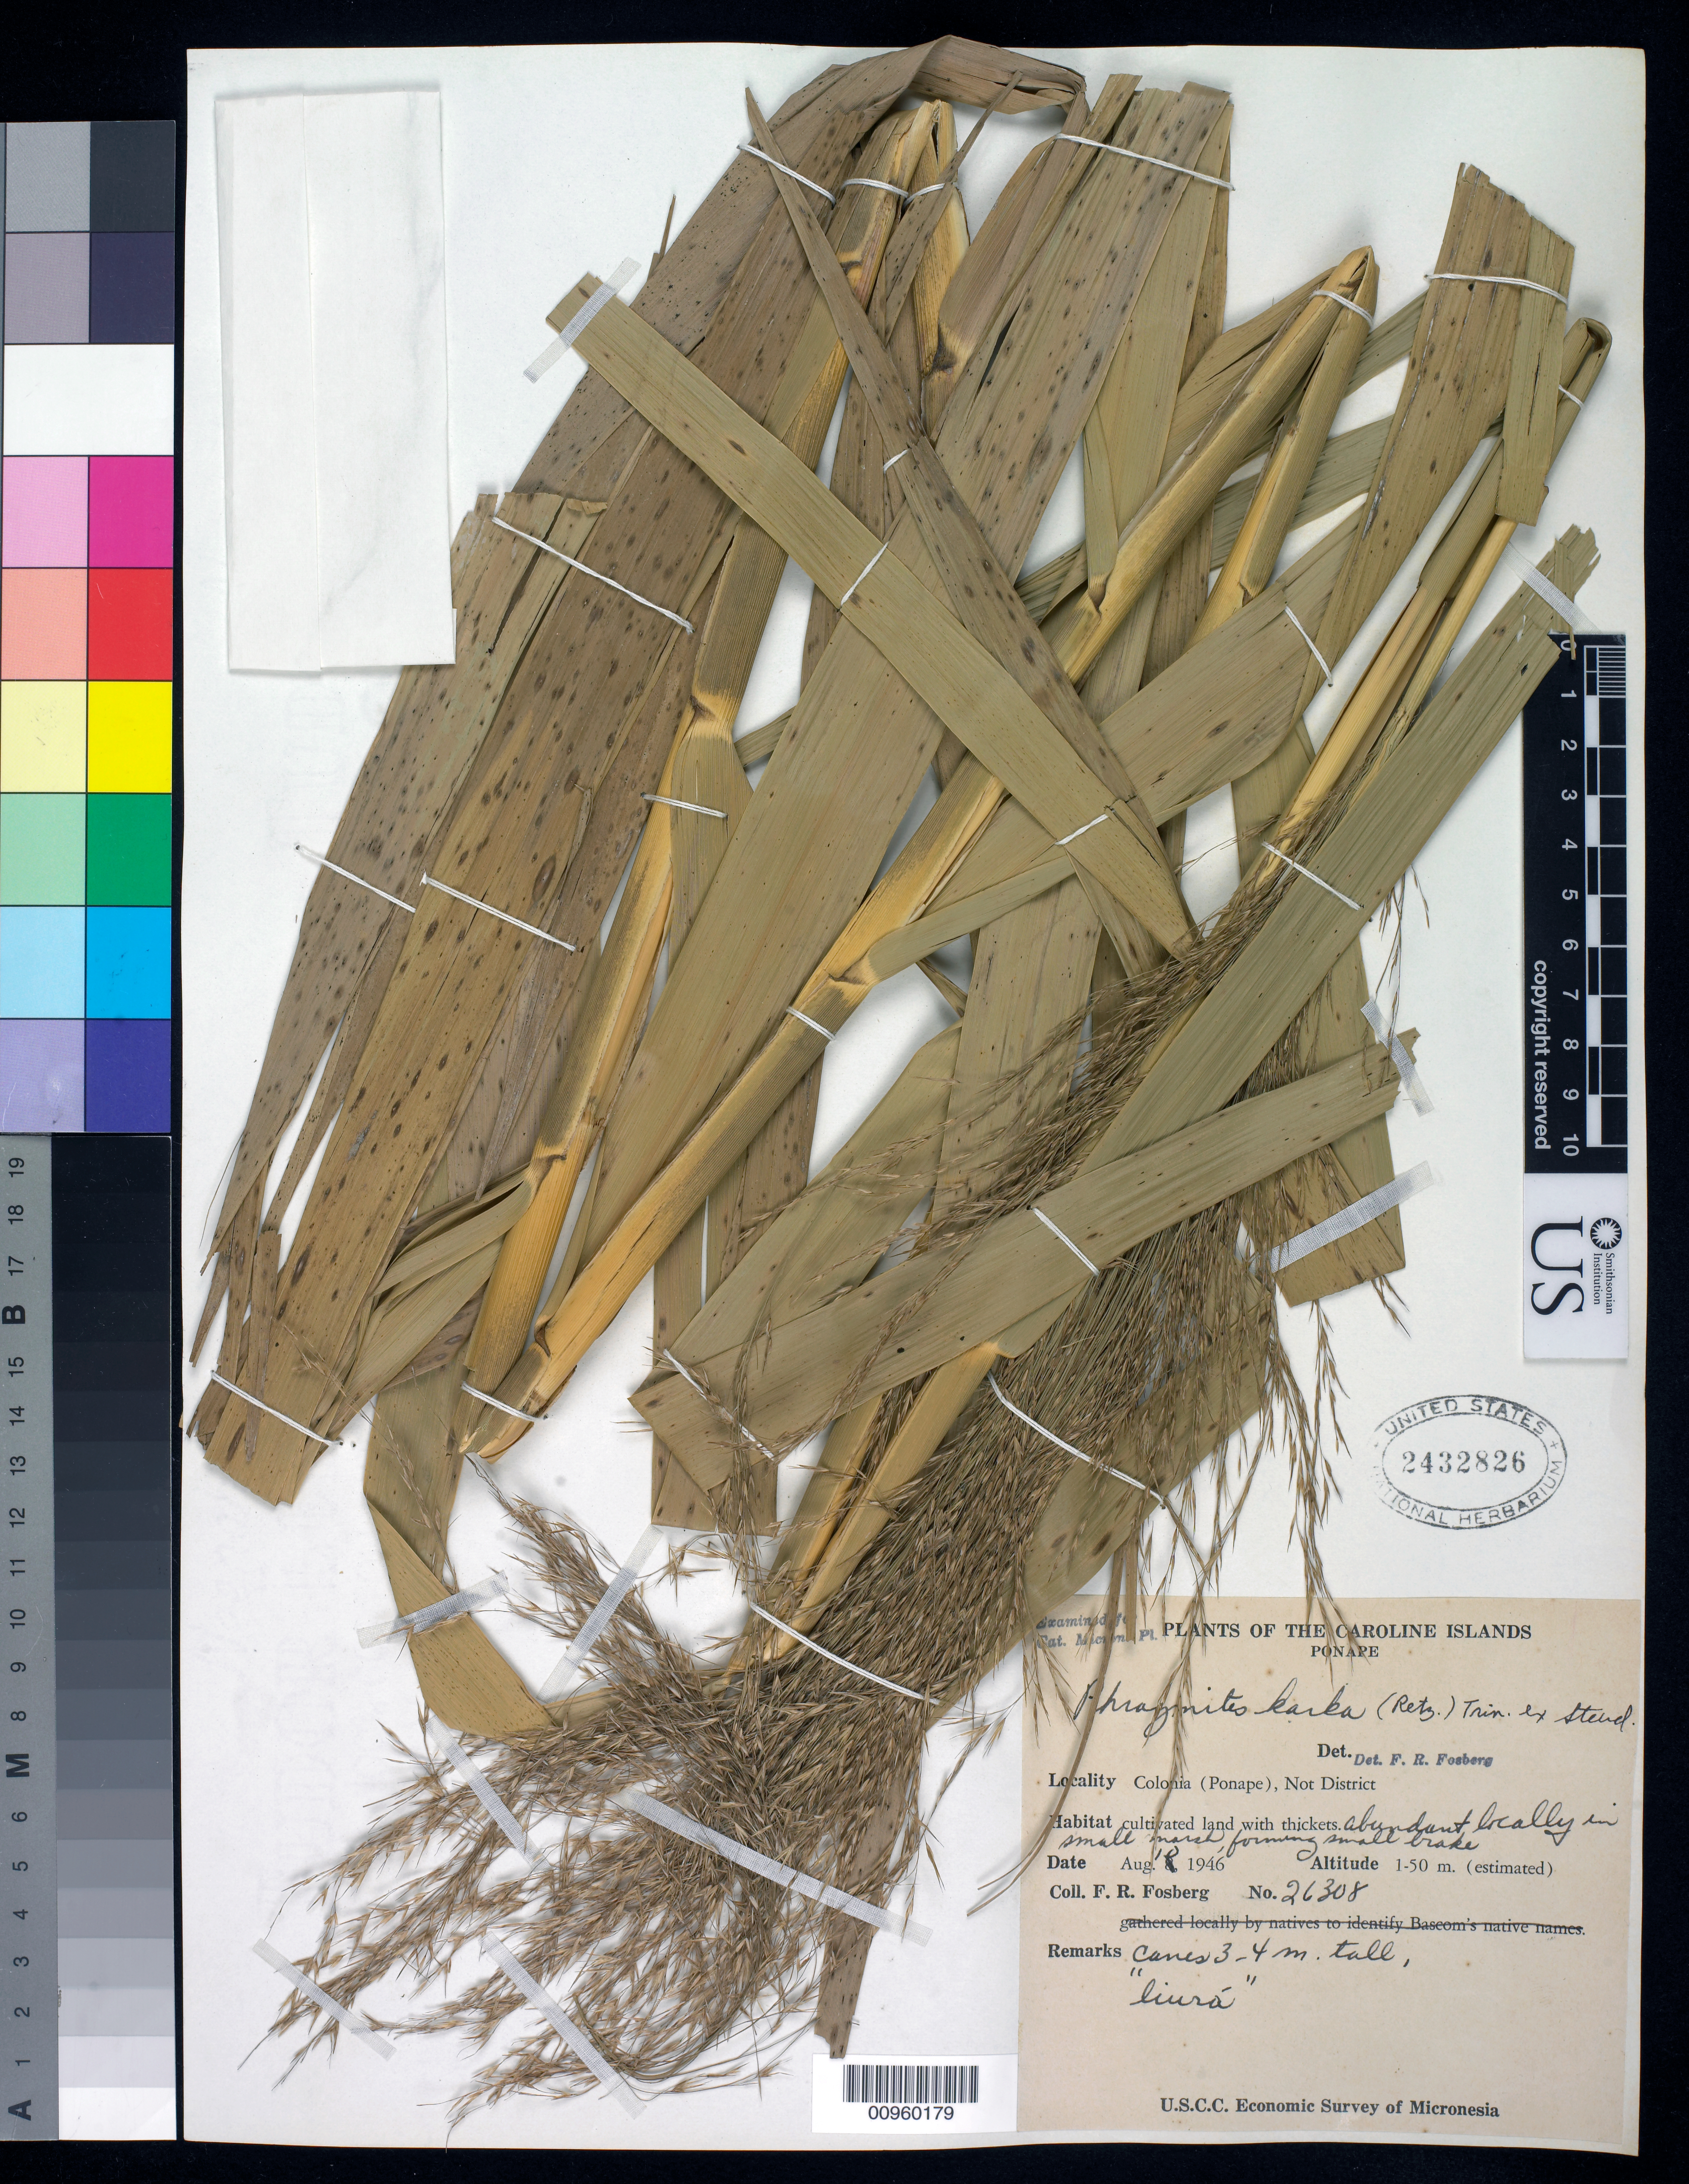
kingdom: Plantae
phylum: Tracheophyta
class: Liliopsida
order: Poales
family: Poaceae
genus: Phragmites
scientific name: Phragmites karka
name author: (Retz.) Trin. ex Steud.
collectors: F. R. Fosberg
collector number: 26308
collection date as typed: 10 Aug 1946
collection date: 1946-08-10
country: Micronesia, Federated States of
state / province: Pohnpei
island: Pohnpei [Ponape]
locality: On cultivated land with thickets.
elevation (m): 1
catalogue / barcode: US 2432826